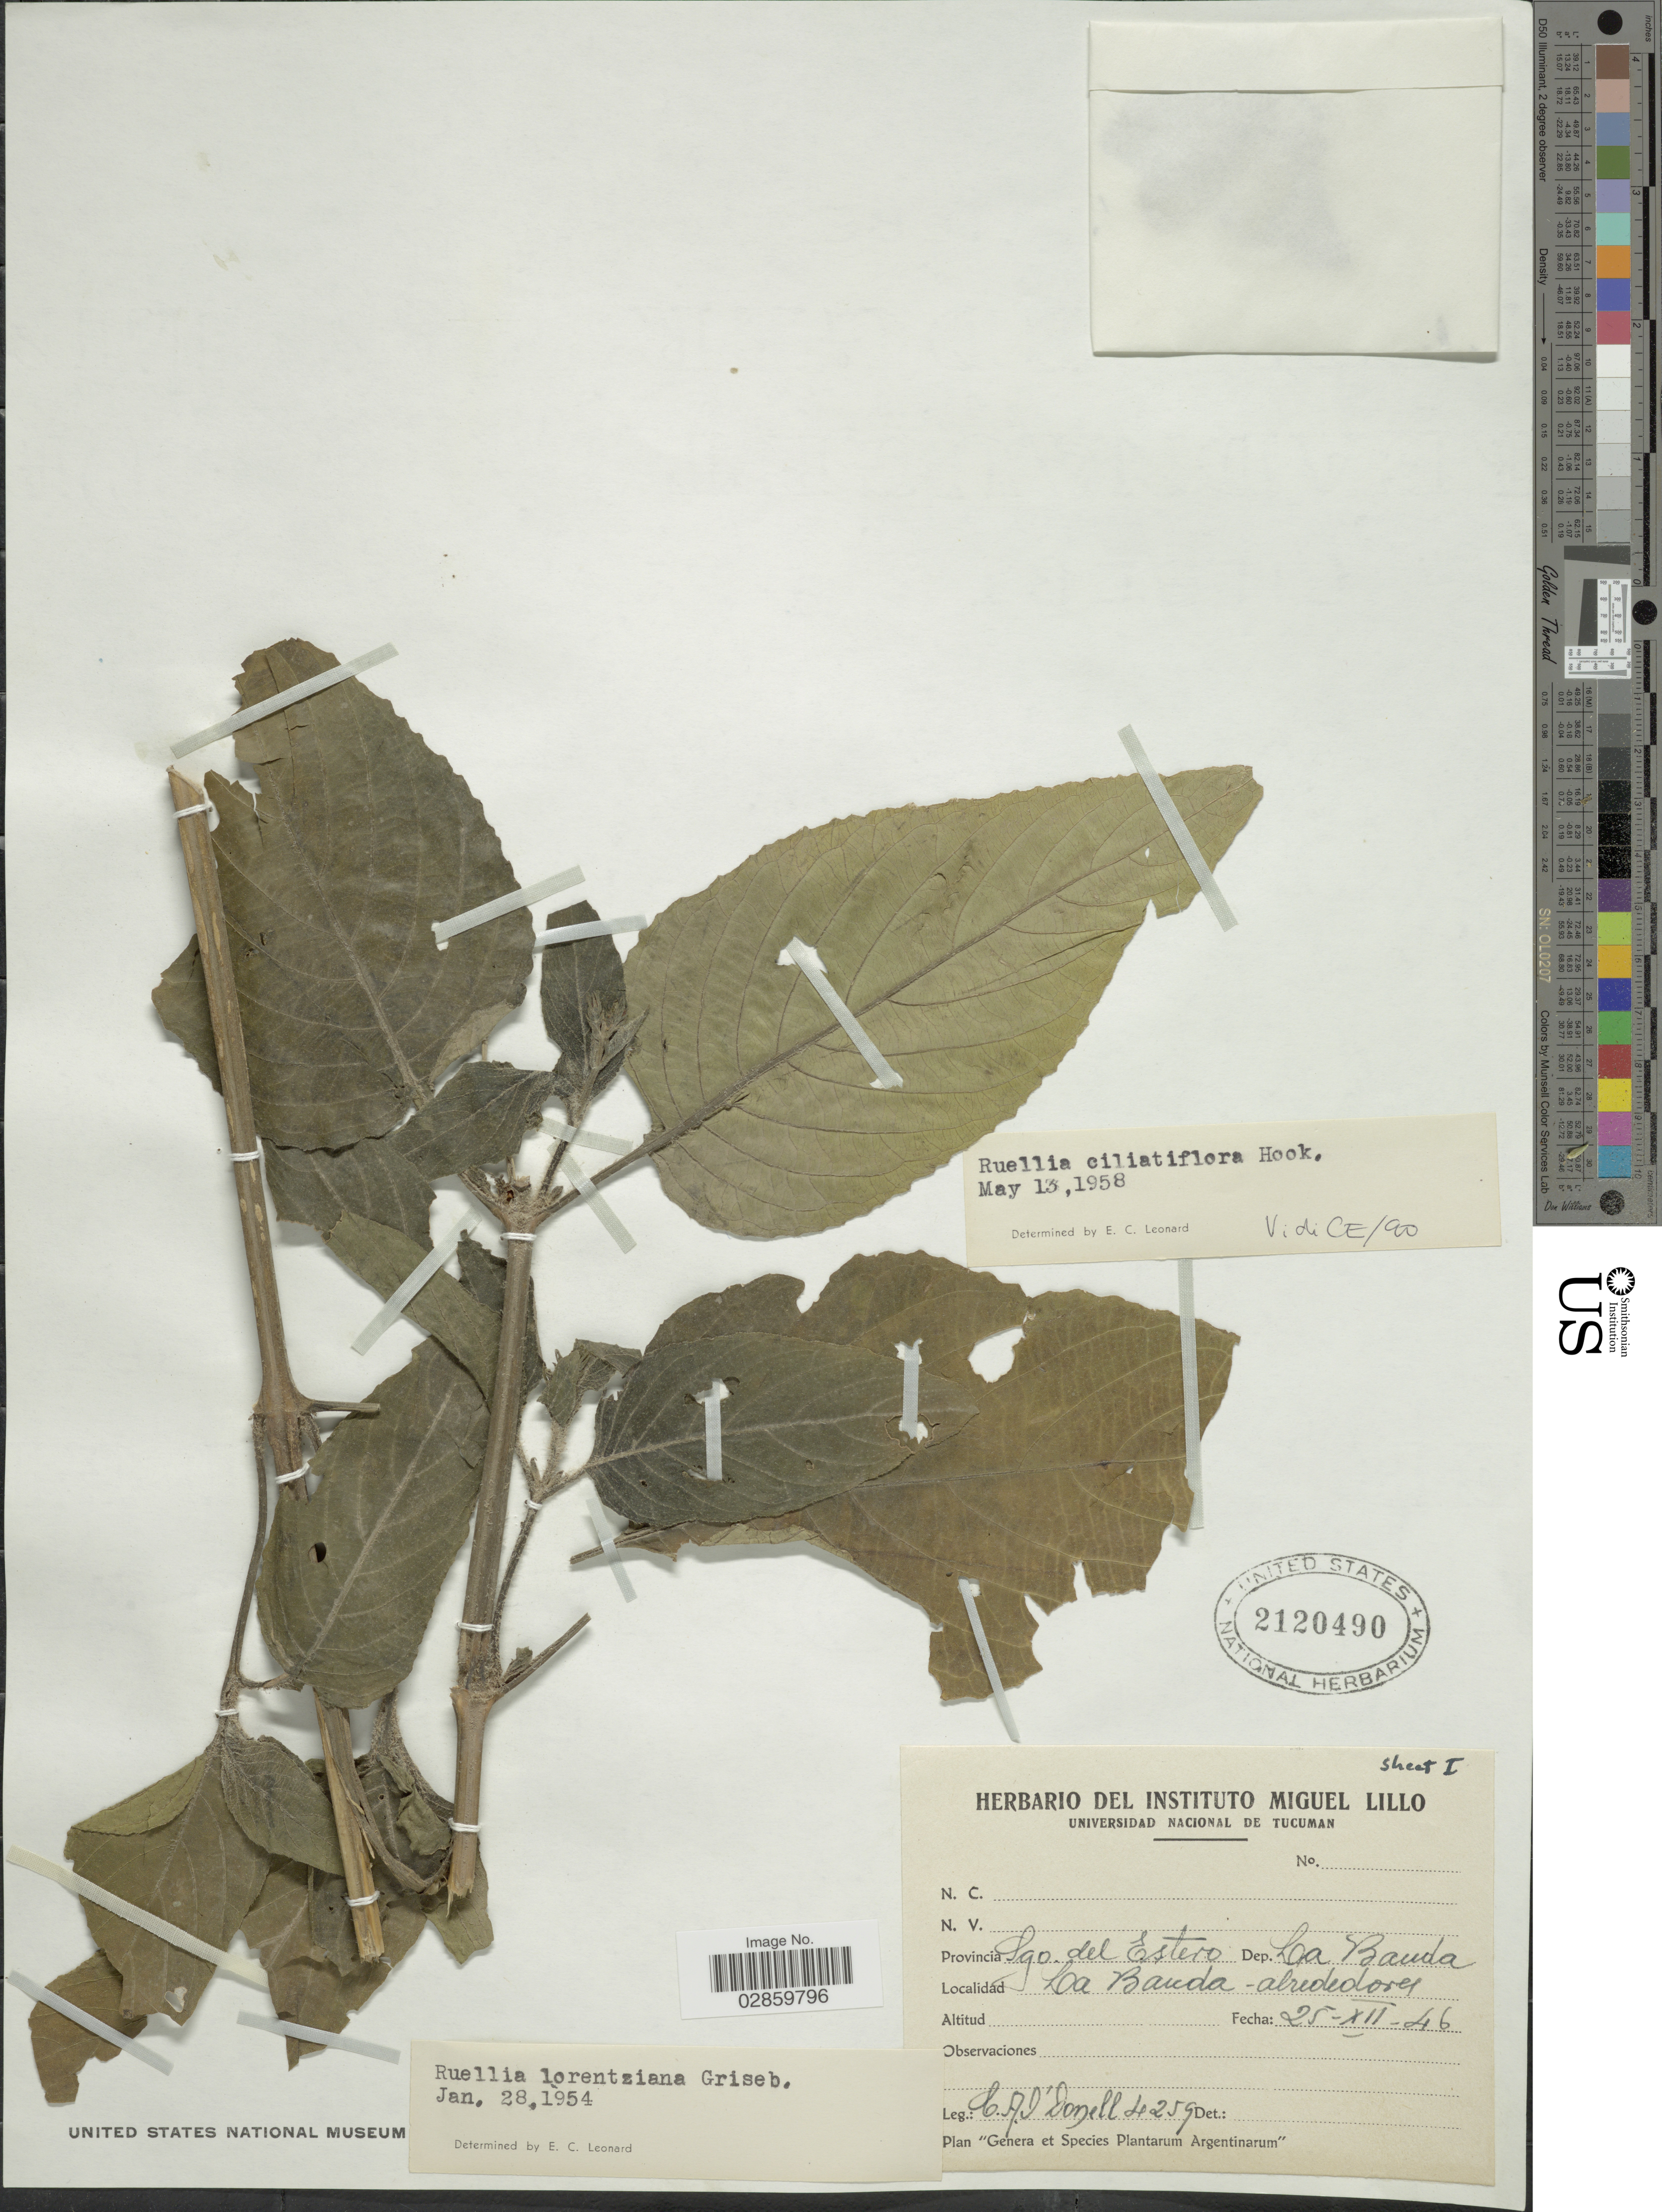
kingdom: Plantae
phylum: Tracheophyta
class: Magnoliopsida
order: Lamiales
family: Acanthaceae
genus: Ruellia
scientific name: Ruellia ciliatiflora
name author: Hook.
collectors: C. O'Donnell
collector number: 4259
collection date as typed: Transcribed d/m/y: 25/12/46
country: Argentina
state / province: Santiago del Estero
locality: Dep. La Banda. La Banda - alrededores.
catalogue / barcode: US 2120490